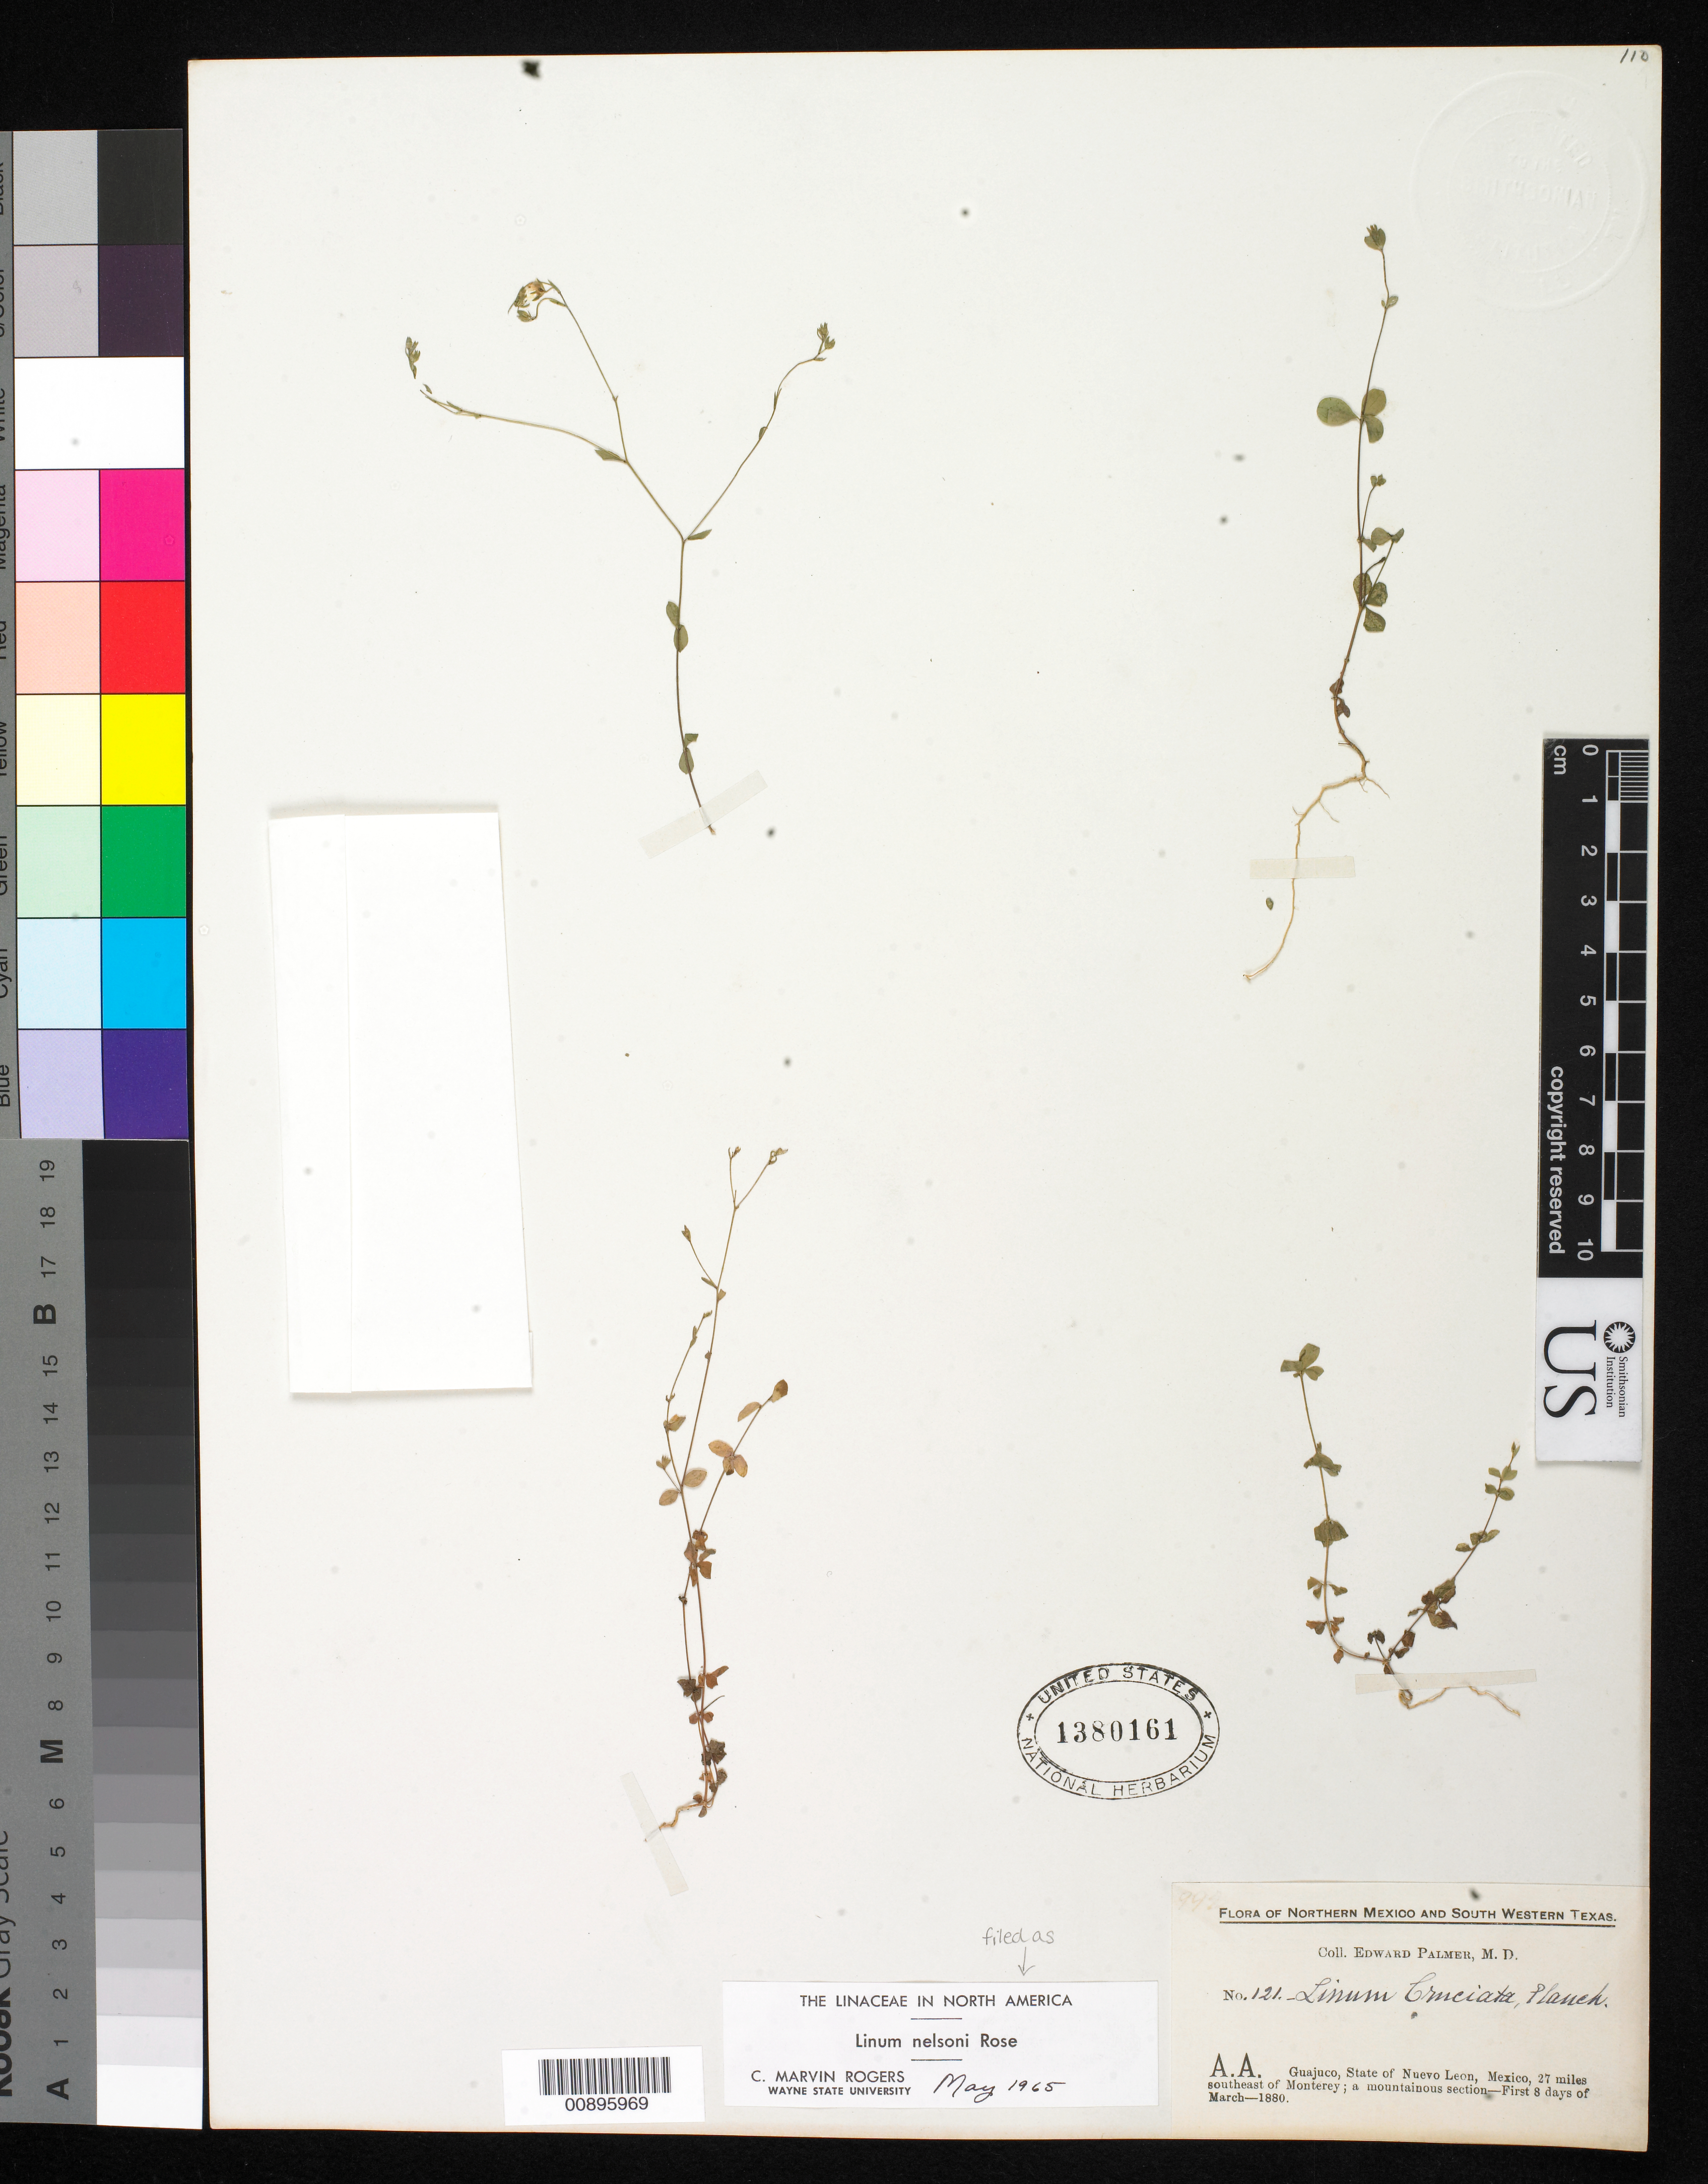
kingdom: Plantae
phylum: Tracheophyta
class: Magnoliopsida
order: Malpighiales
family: Linaceae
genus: Linum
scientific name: Linum nelsonii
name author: Rose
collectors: E. Palmer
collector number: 121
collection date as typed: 01 Mar 1880 to 08 Mar 1880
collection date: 1880-03-01/1880-03-08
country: Mexico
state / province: Nuevo León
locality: A.A. Guajuco, Nuevo León, 27 miles southeast of Monterrey.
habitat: A mountainous section.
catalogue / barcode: US 1380161